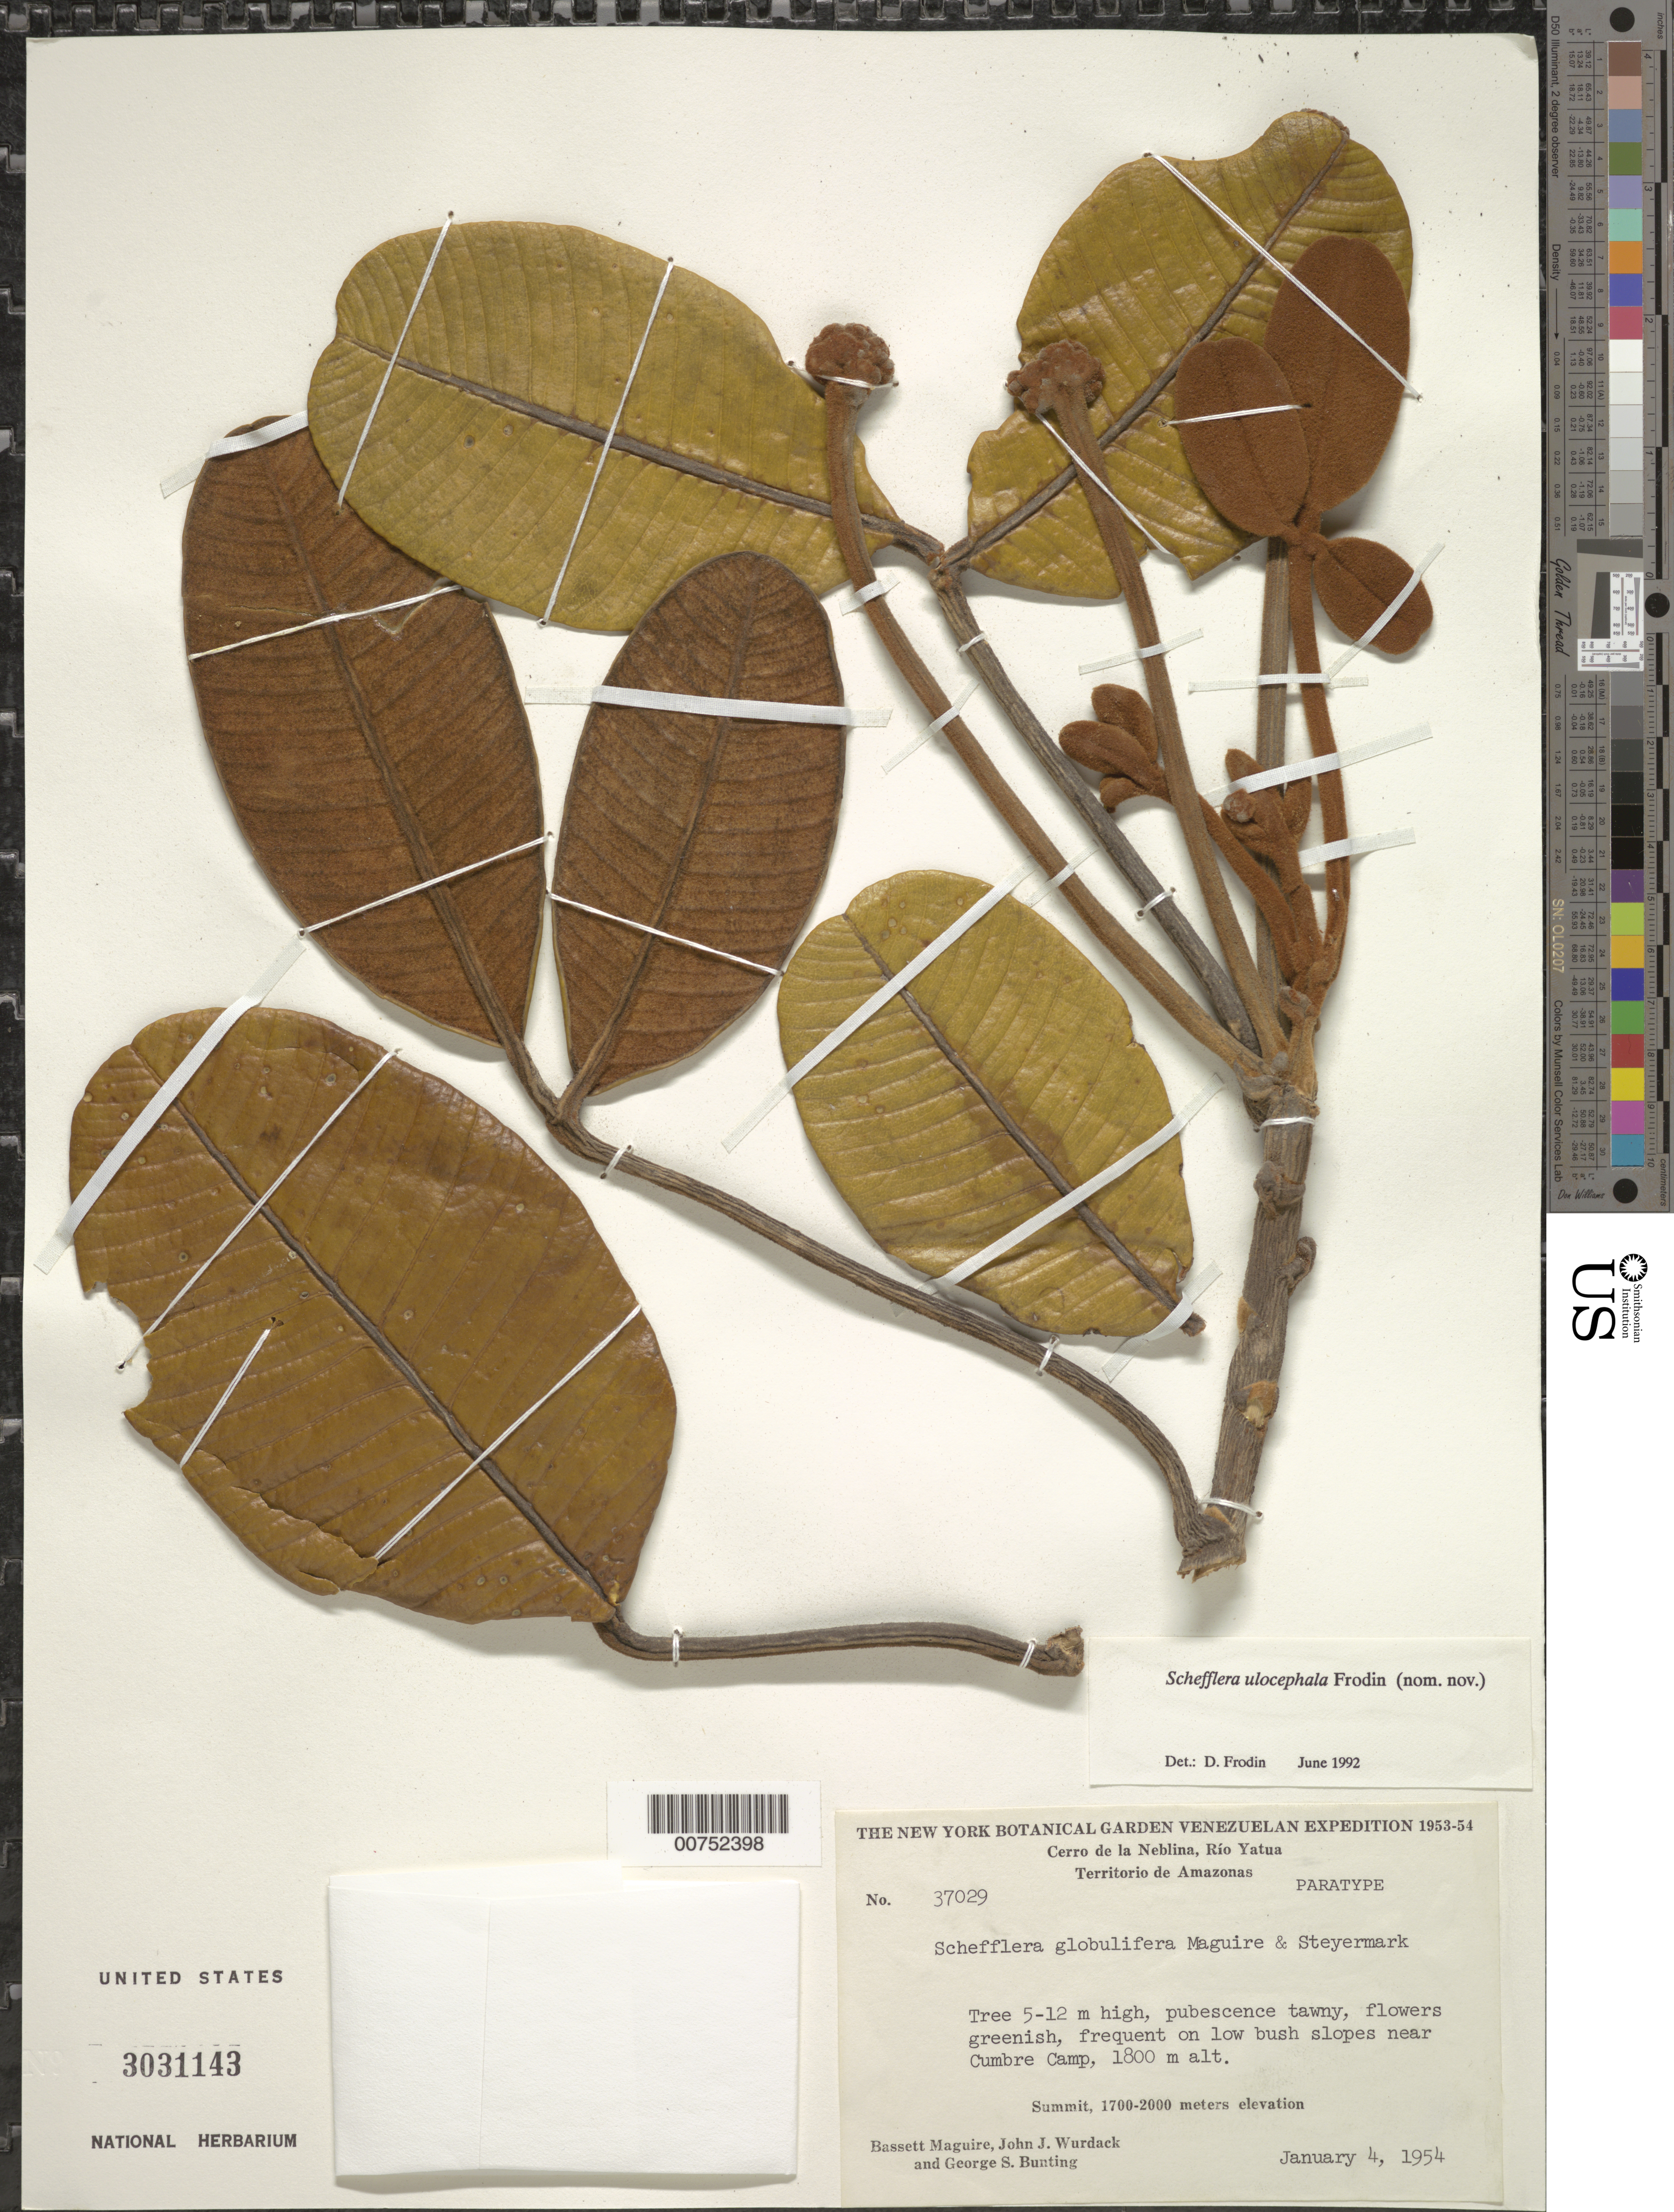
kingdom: Plantae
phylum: Tracheophyta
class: Magnoliopsida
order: Apiales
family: Araliaceae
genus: Schefflera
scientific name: Schefflera ulocephala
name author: Frodin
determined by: Frodin, D. G.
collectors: B. Maguire, J. J. Wurdack & G. S. Bunting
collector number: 37029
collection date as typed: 4-Jan-54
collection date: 1954-01-04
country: Venezuela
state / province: Amazonas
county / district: Río Negro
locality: Cerro de la Neblina, Río Yatua, near Cumbre Camp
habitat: On low bush slopes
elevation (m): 1800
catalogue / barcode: US 3031143